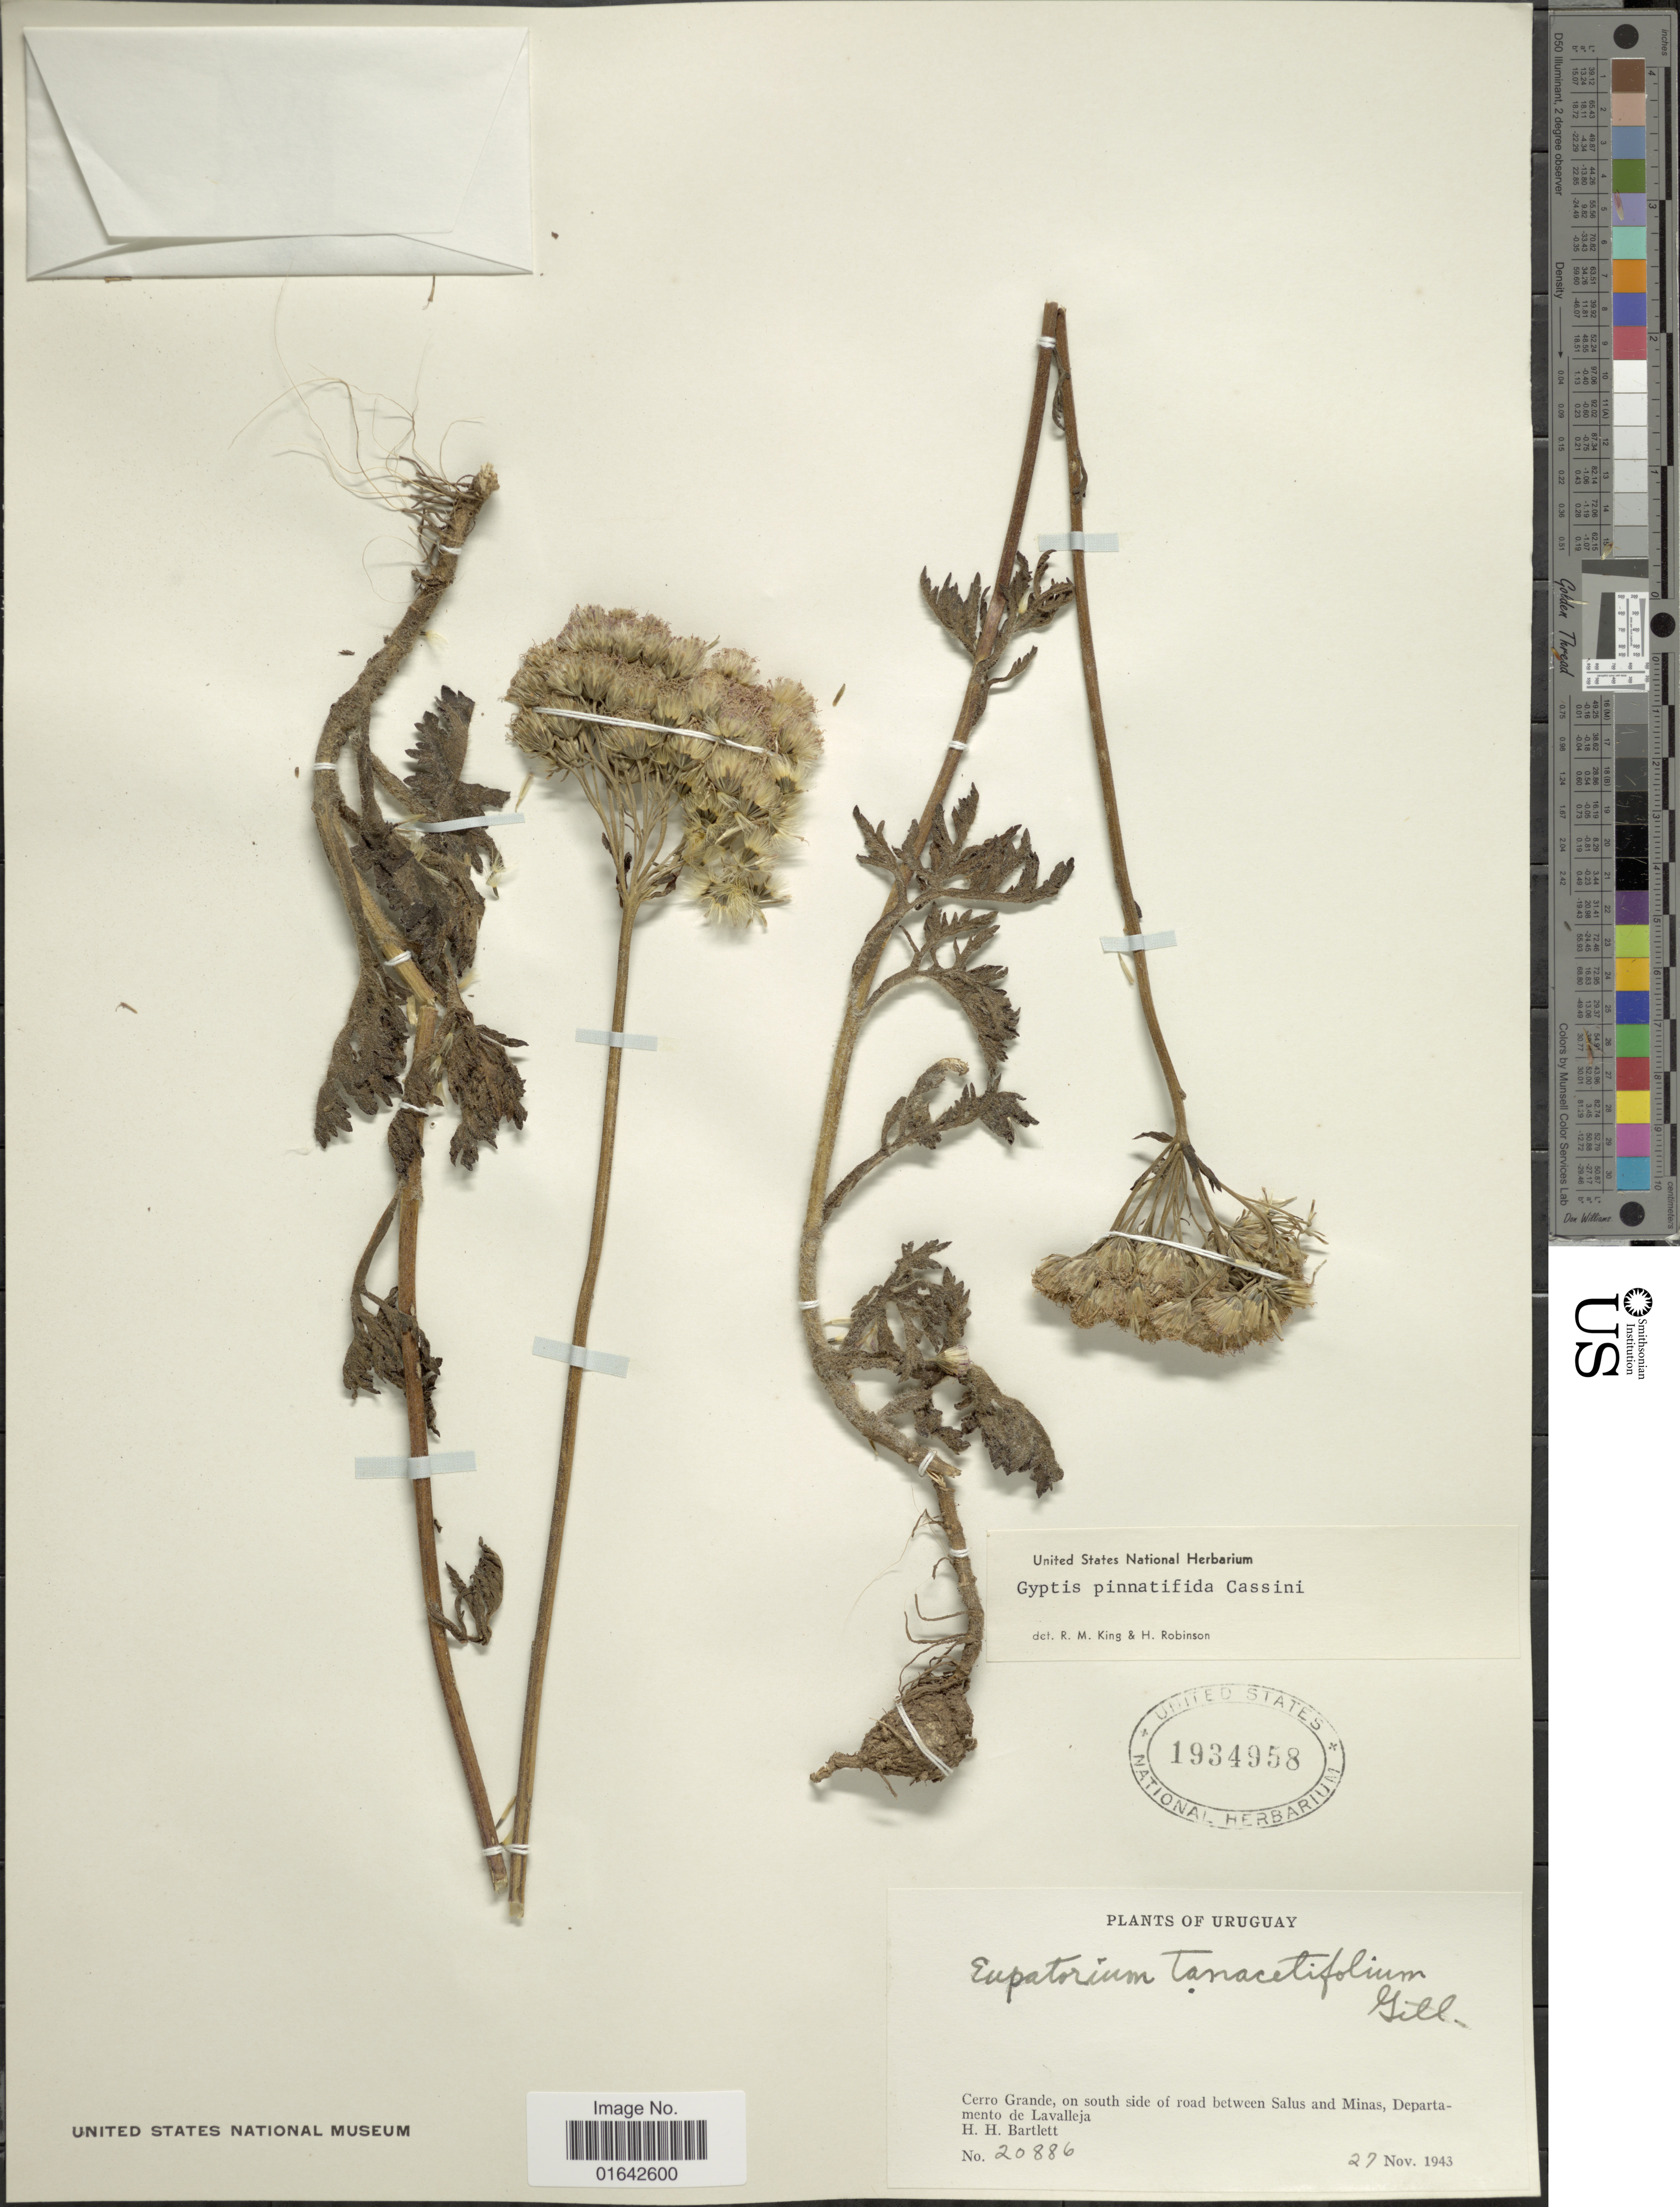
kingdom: Plantae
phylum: Tracheophyta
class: Magnoliopsida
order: Asterales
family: Asteraceae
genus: Gyptis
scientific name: Gyptis pinnatifida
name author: Cass.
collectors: H. H. Bartlett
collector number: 20866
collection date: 1943-11-27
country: Uruguay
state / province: Lavalleja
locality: Cerro Grande, on south side of road between Salus and Minas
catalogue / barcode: US 1934958